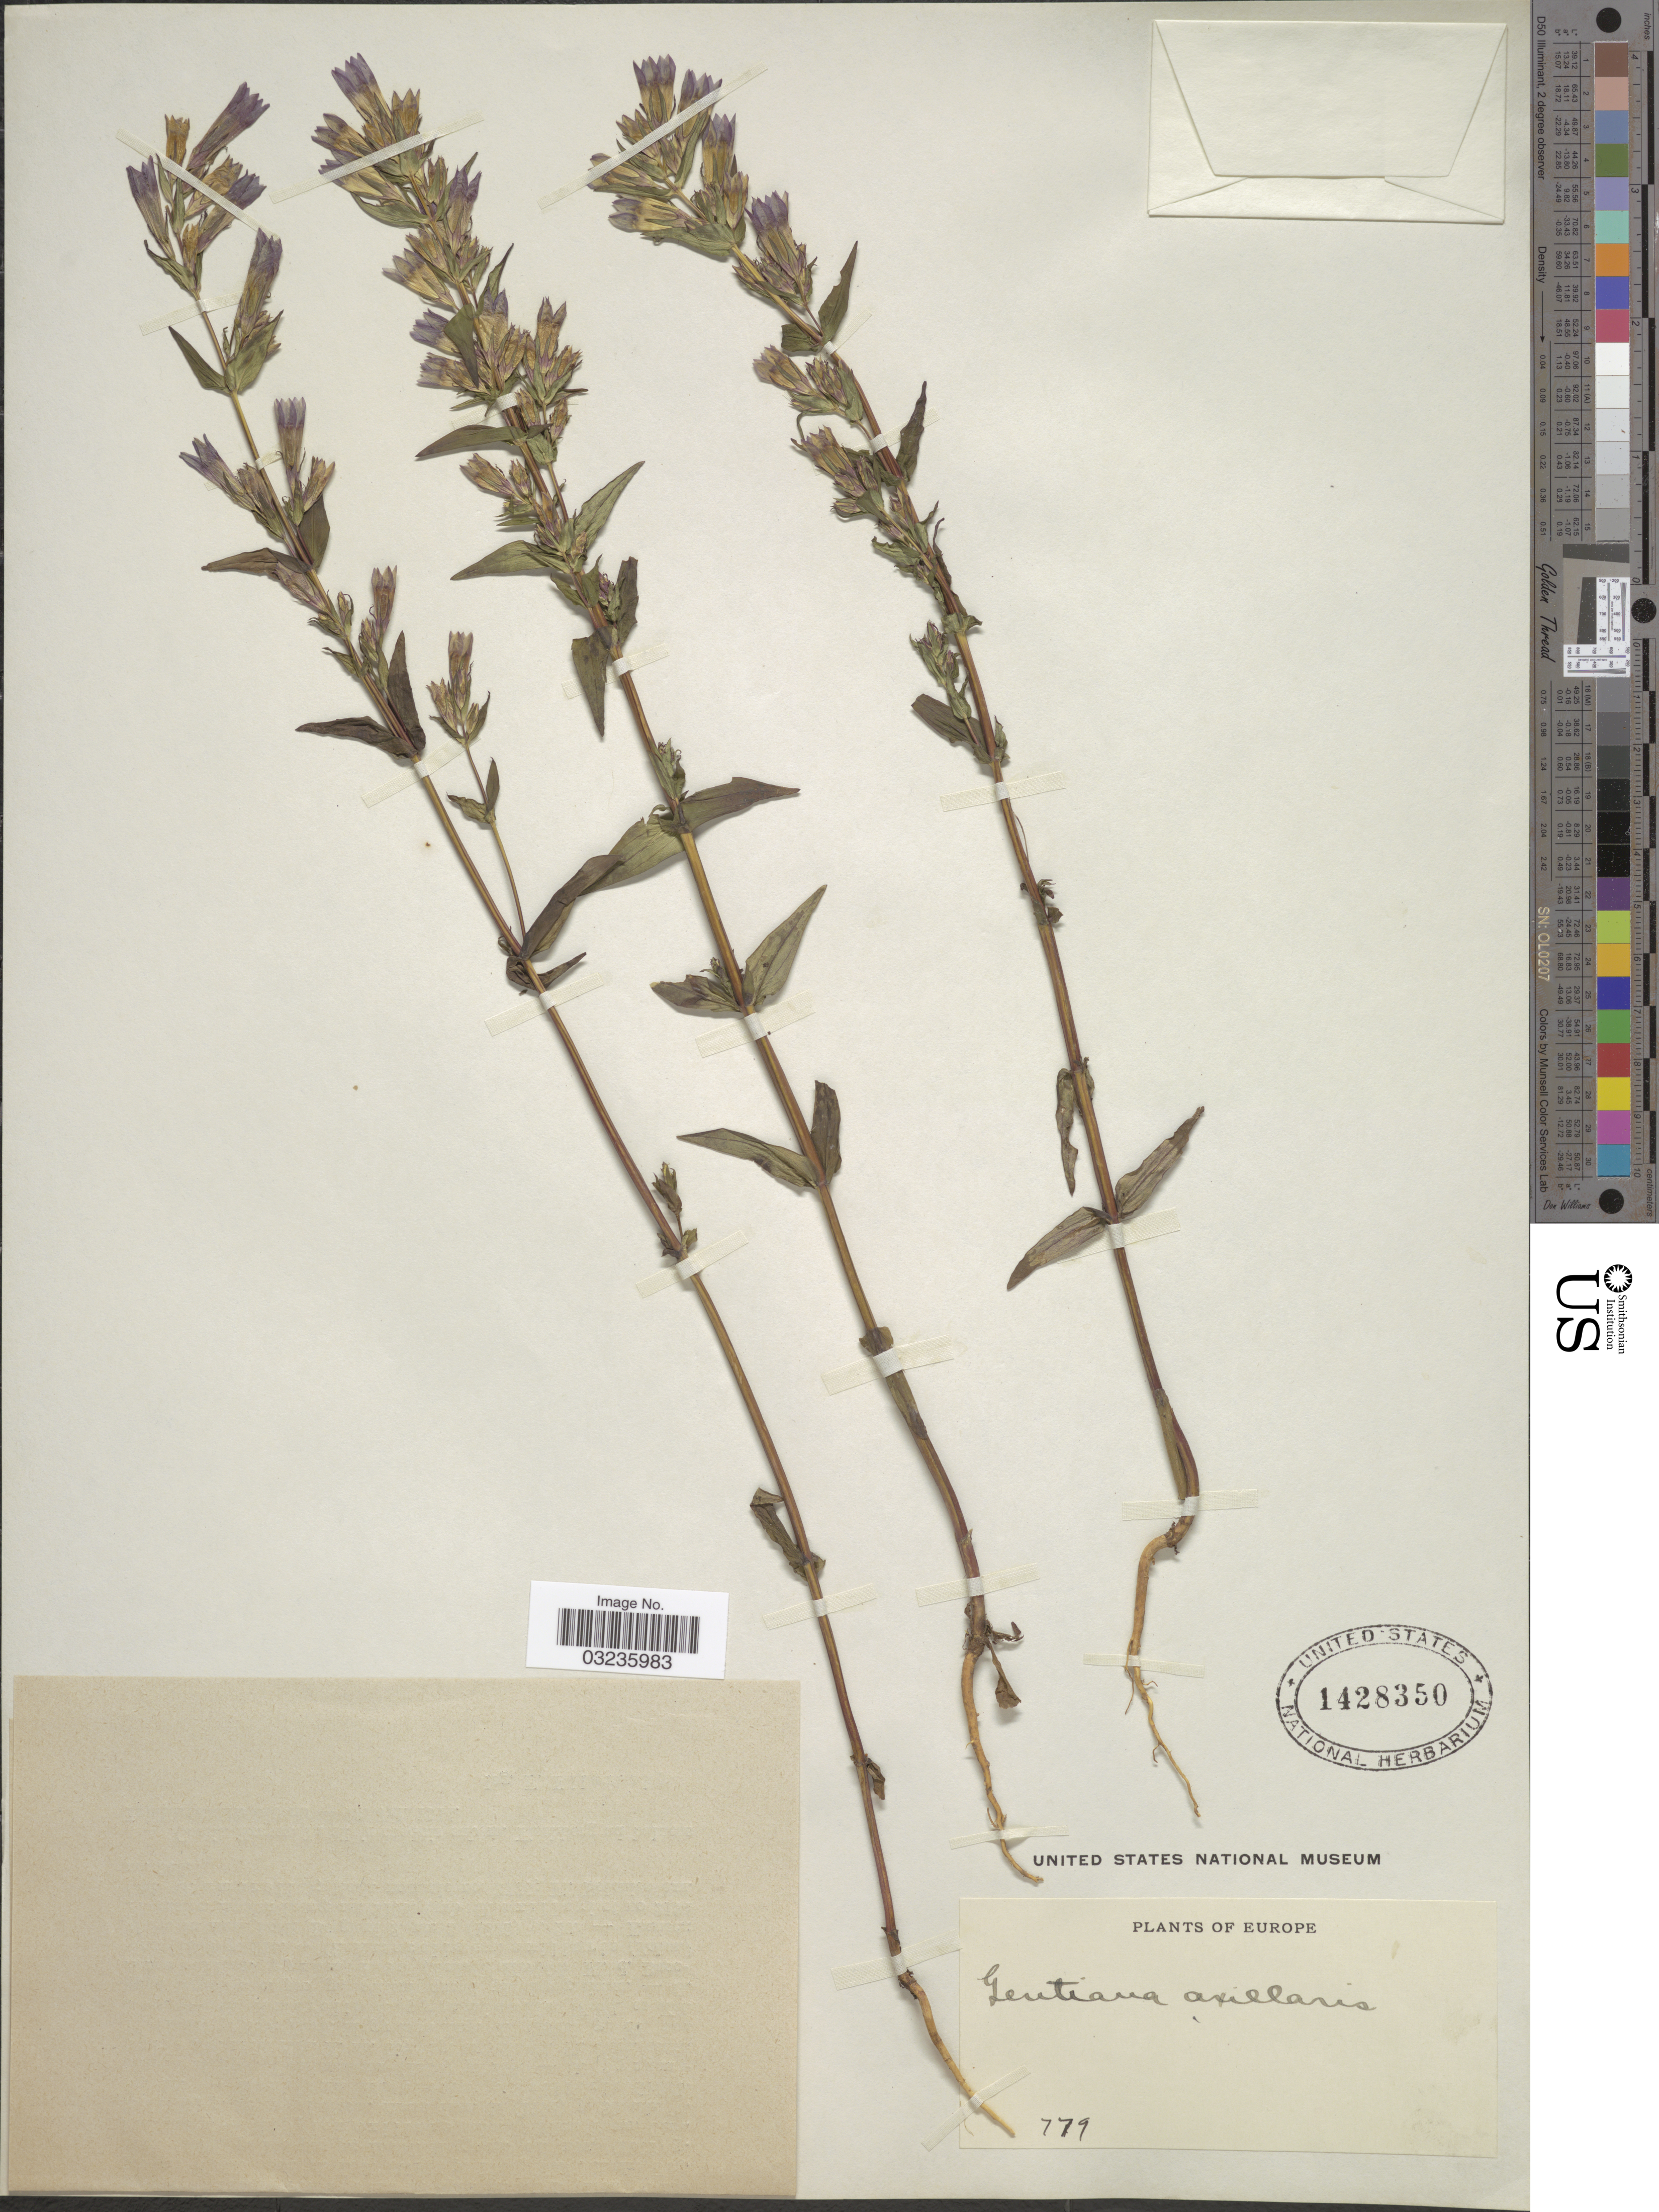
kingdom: Plantae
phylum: Tracheophyta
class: Magnoliopsida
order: Gentianales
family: Gentianaceae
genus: Gentiana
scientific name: Gentiana axillaris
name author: Poir. ex Lam.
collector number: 779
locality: Europe.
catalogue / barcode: US 1428350